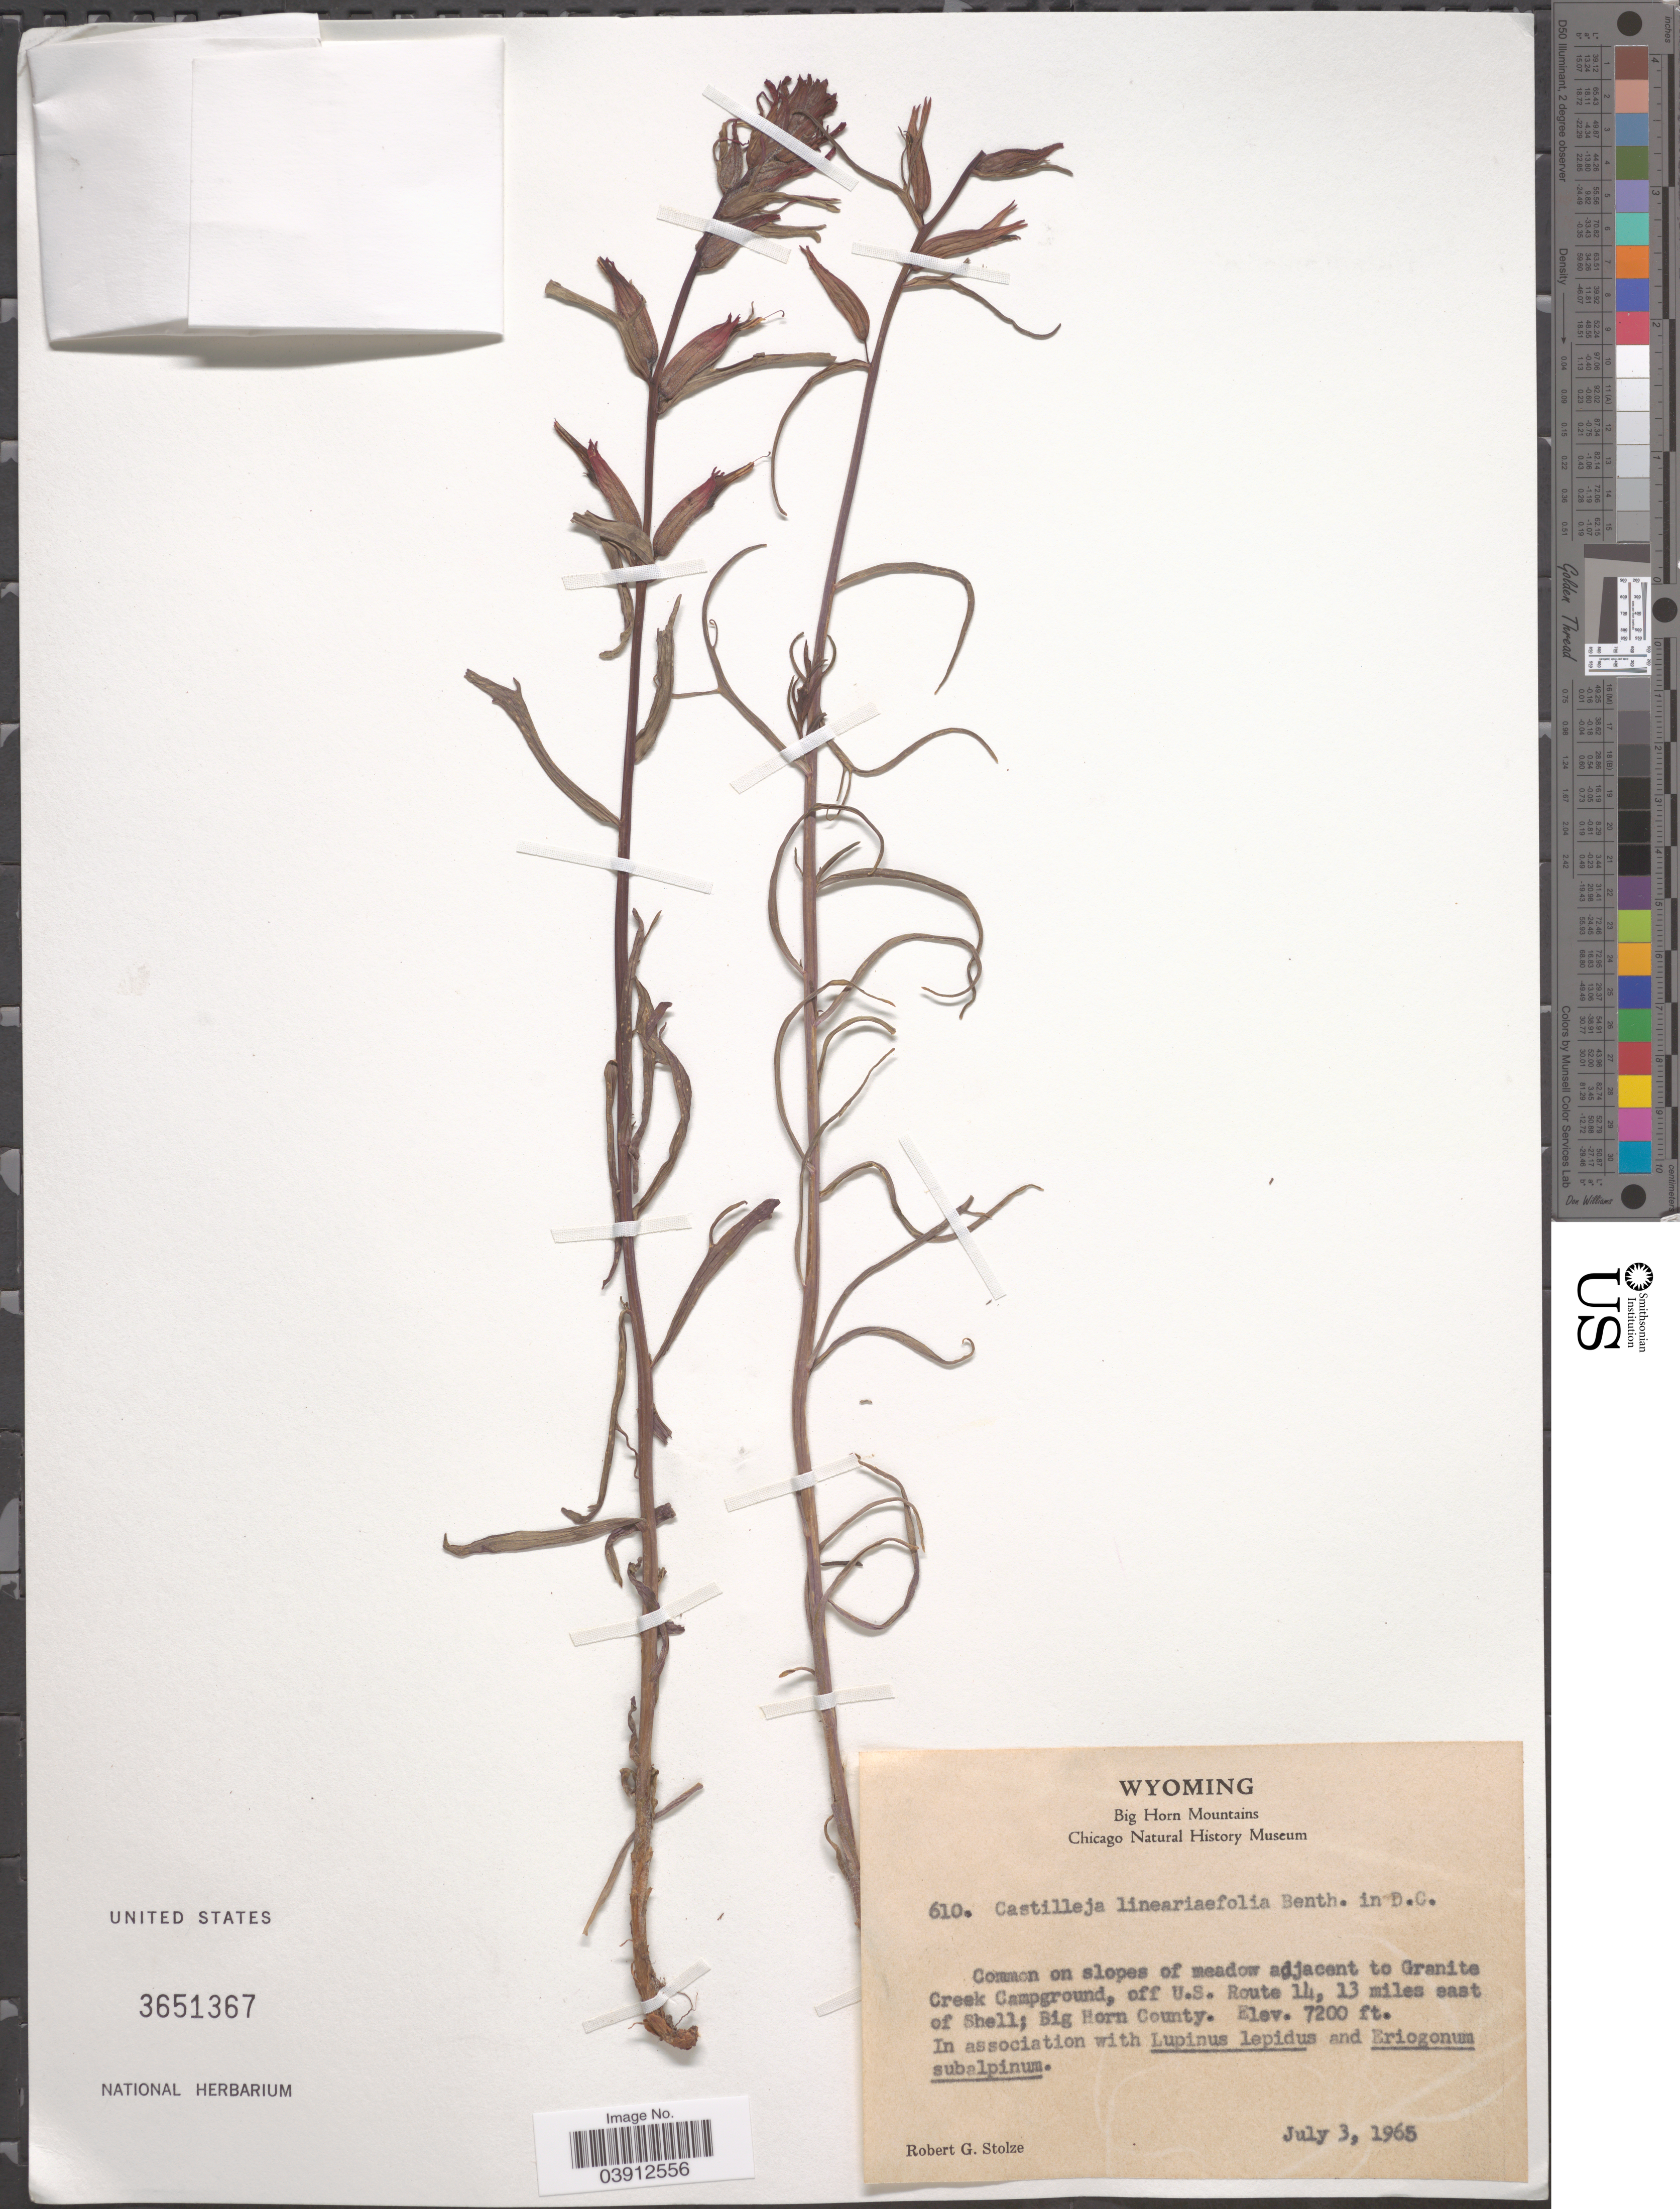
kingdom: Plantae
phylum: Tracheophyta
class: Magnoliopsida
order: Lamiales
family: Orobanchaceae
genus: Castilleja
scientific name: Castilleja linariifolia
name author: Benth.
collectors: R. G. Stolze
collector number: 610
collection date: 1965-07-03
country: United States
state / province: Wyoming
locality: Big Horn Mountains. On slopes of meadow adjacent to Granite Creek Campground, off U.S. Route 14, 13 miles east of Shell; Big Horn County.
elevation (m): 2195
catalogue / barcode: US 3651367